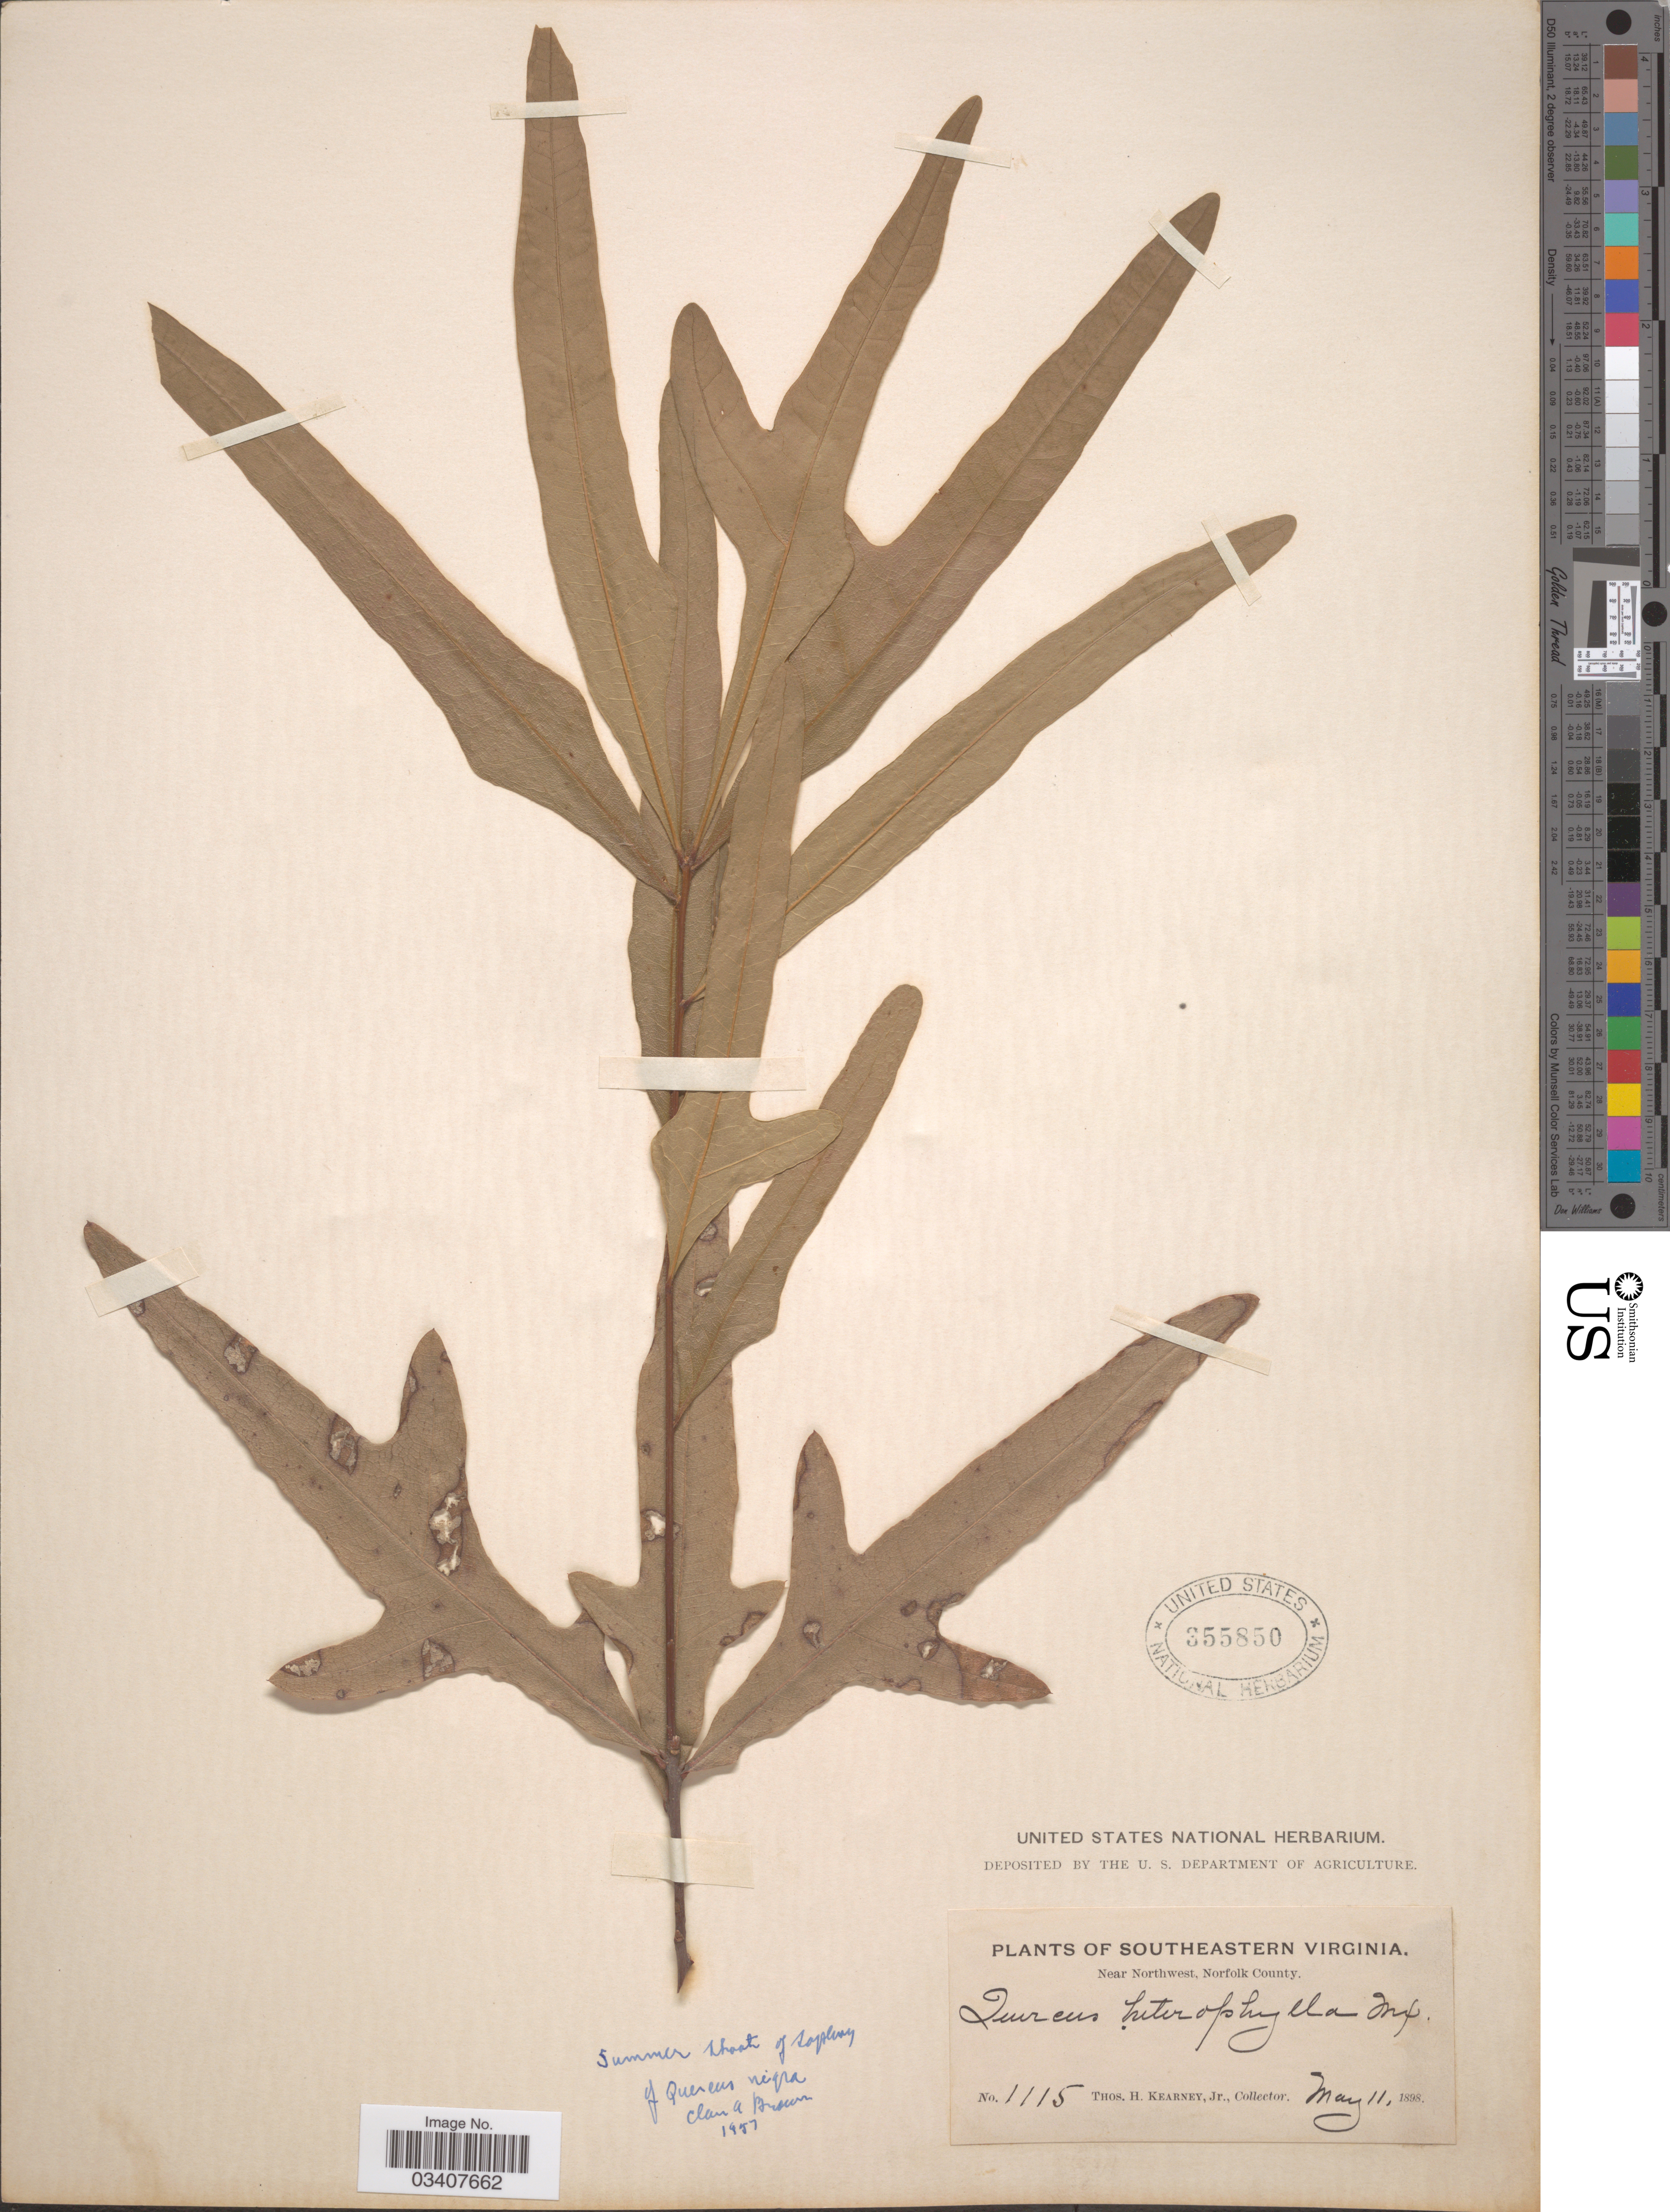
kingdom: Plantae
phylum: Tracheophyta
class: Magnoliopsida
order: Fagales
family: Fagaceae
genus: Quercus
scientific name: Quercus nigra var. heterophylla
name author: Aiton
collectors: T. H. Kearney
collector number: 1115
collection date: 1898-05-11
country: United States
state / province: Virginia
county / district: City of Norfolk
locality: Southeastern Virginia, Near Northwest, Norfolk County.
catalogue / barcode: US 355850